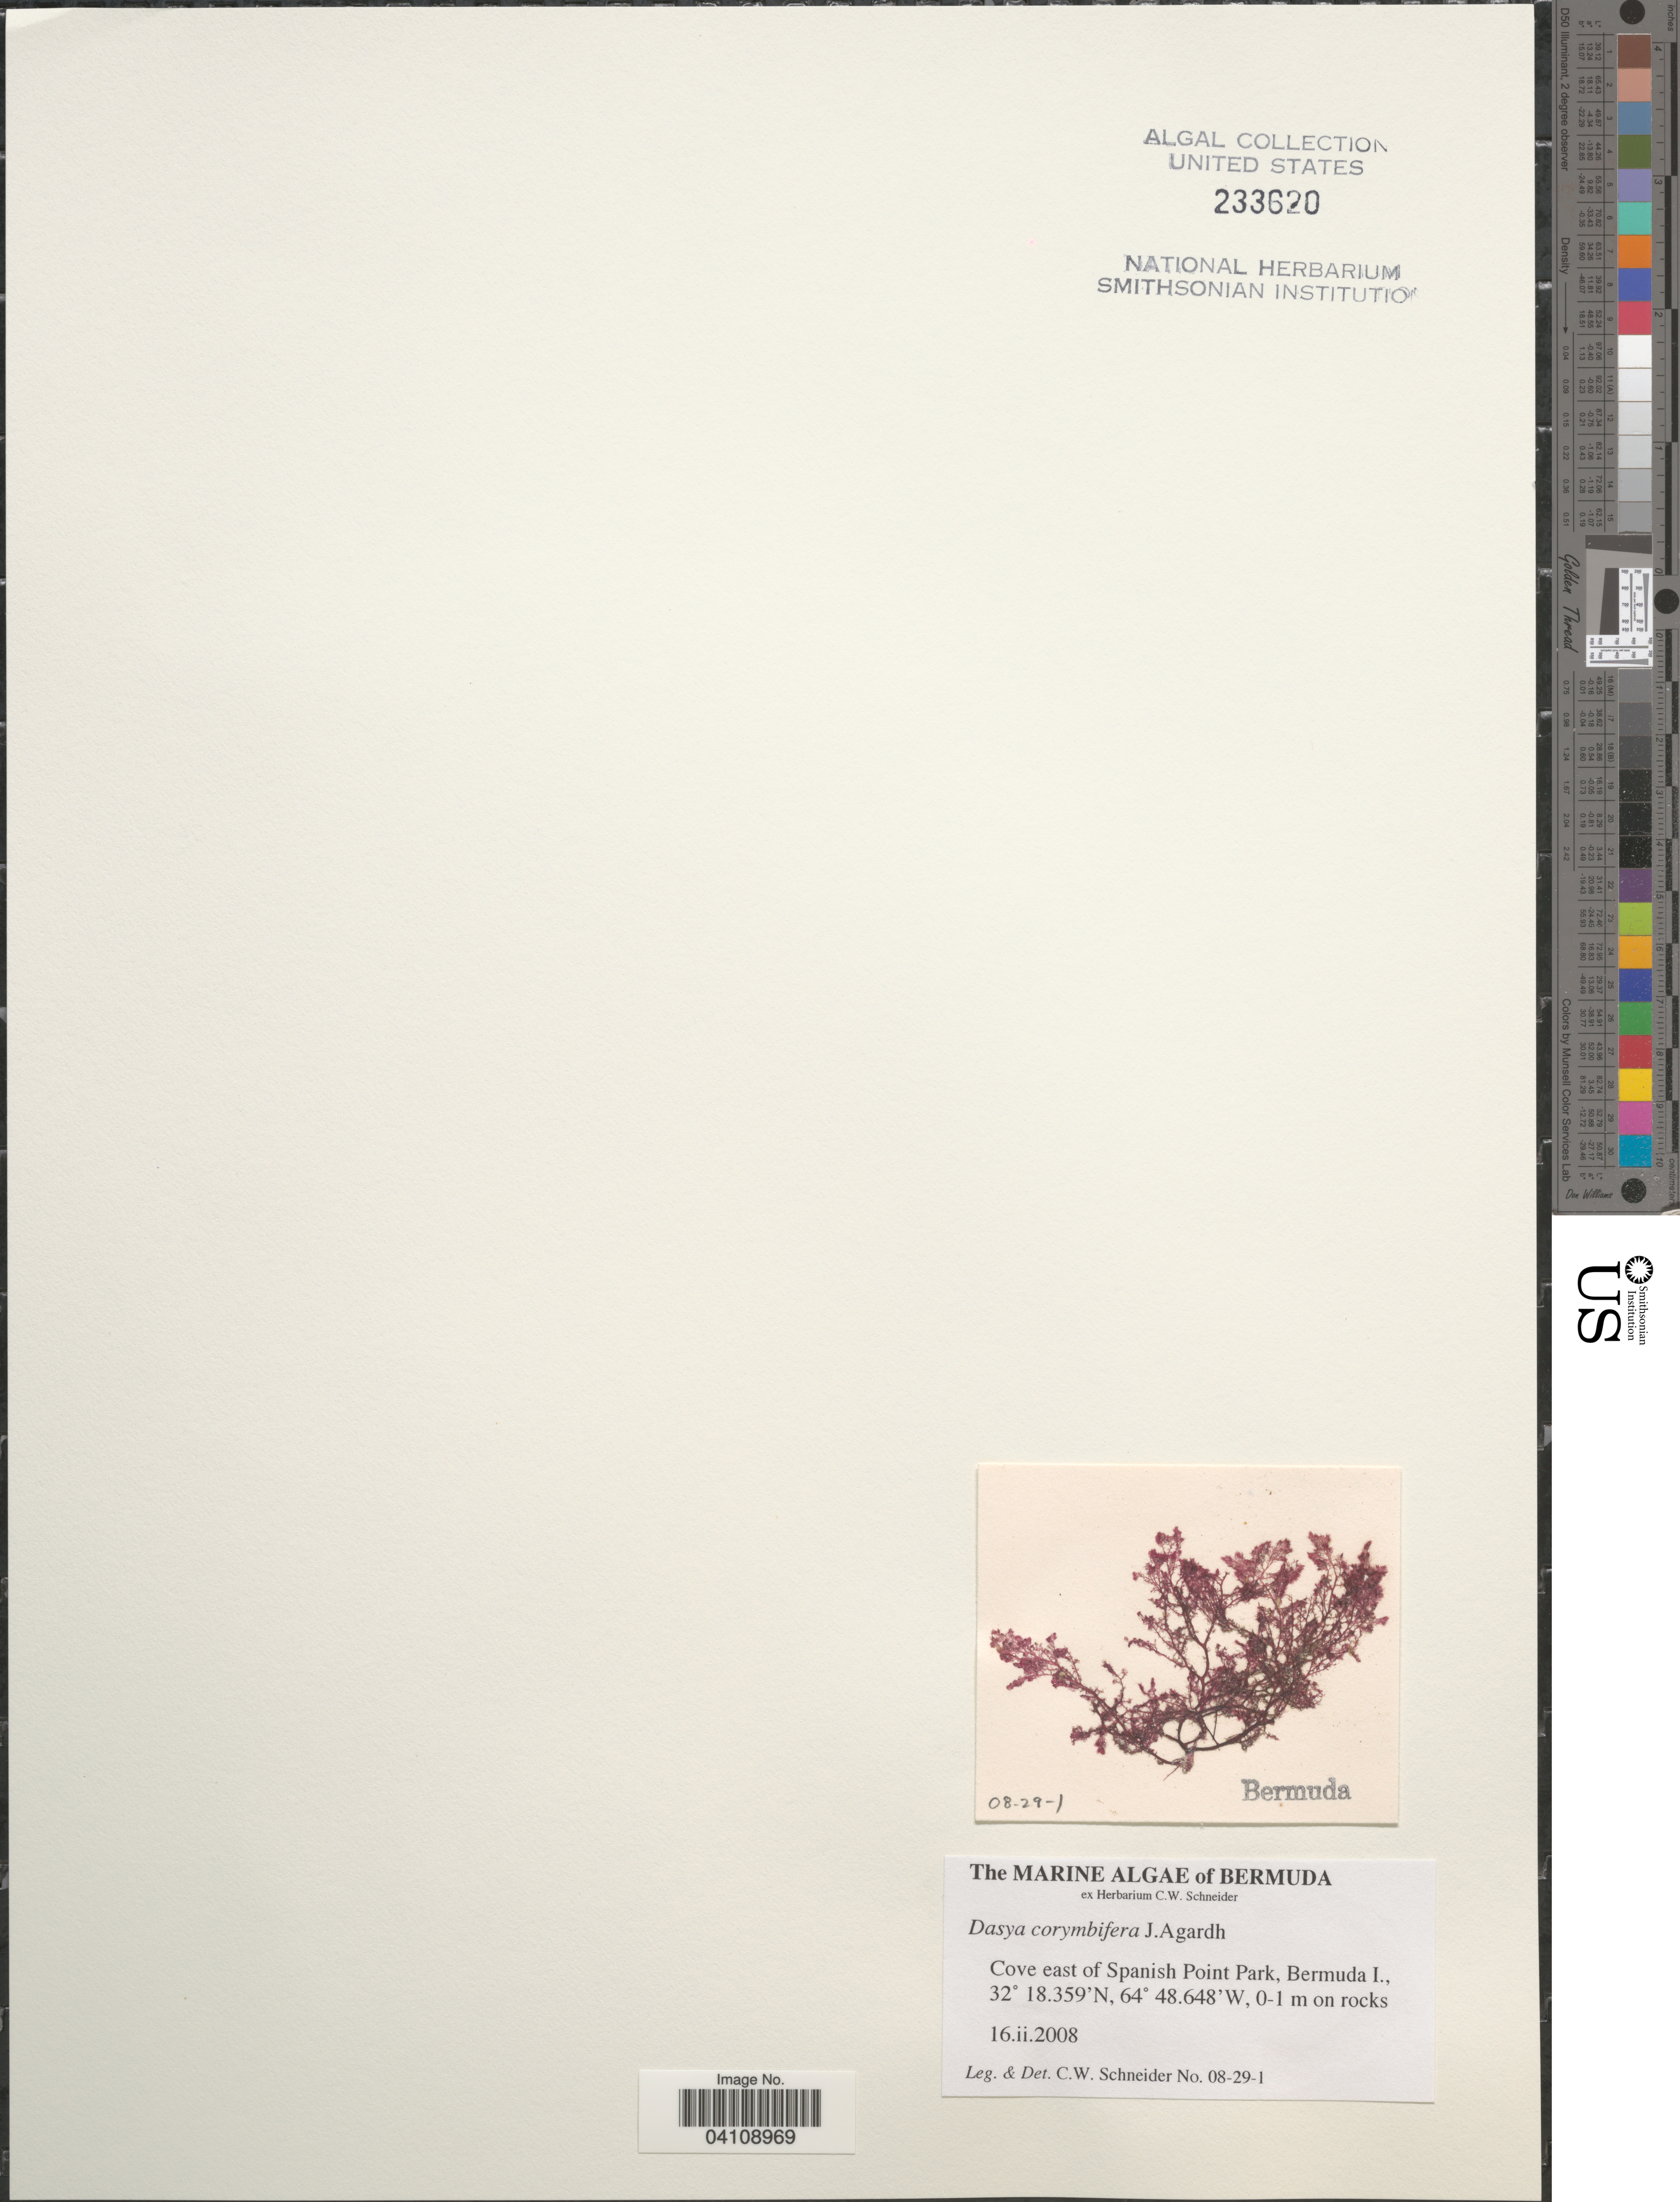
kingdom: Plantae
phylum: Rhodophyta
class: Florideophyceae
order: Ceramiales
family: Dasyaceae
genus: Dasya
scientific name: Dasya corymbifera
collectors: C. W.Schneider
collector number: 08-29-1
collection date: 2008-02-16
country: Bermuda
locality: Cove east of Spanish Point Park, Bermuda I.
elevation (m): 0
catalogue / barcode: US 233620